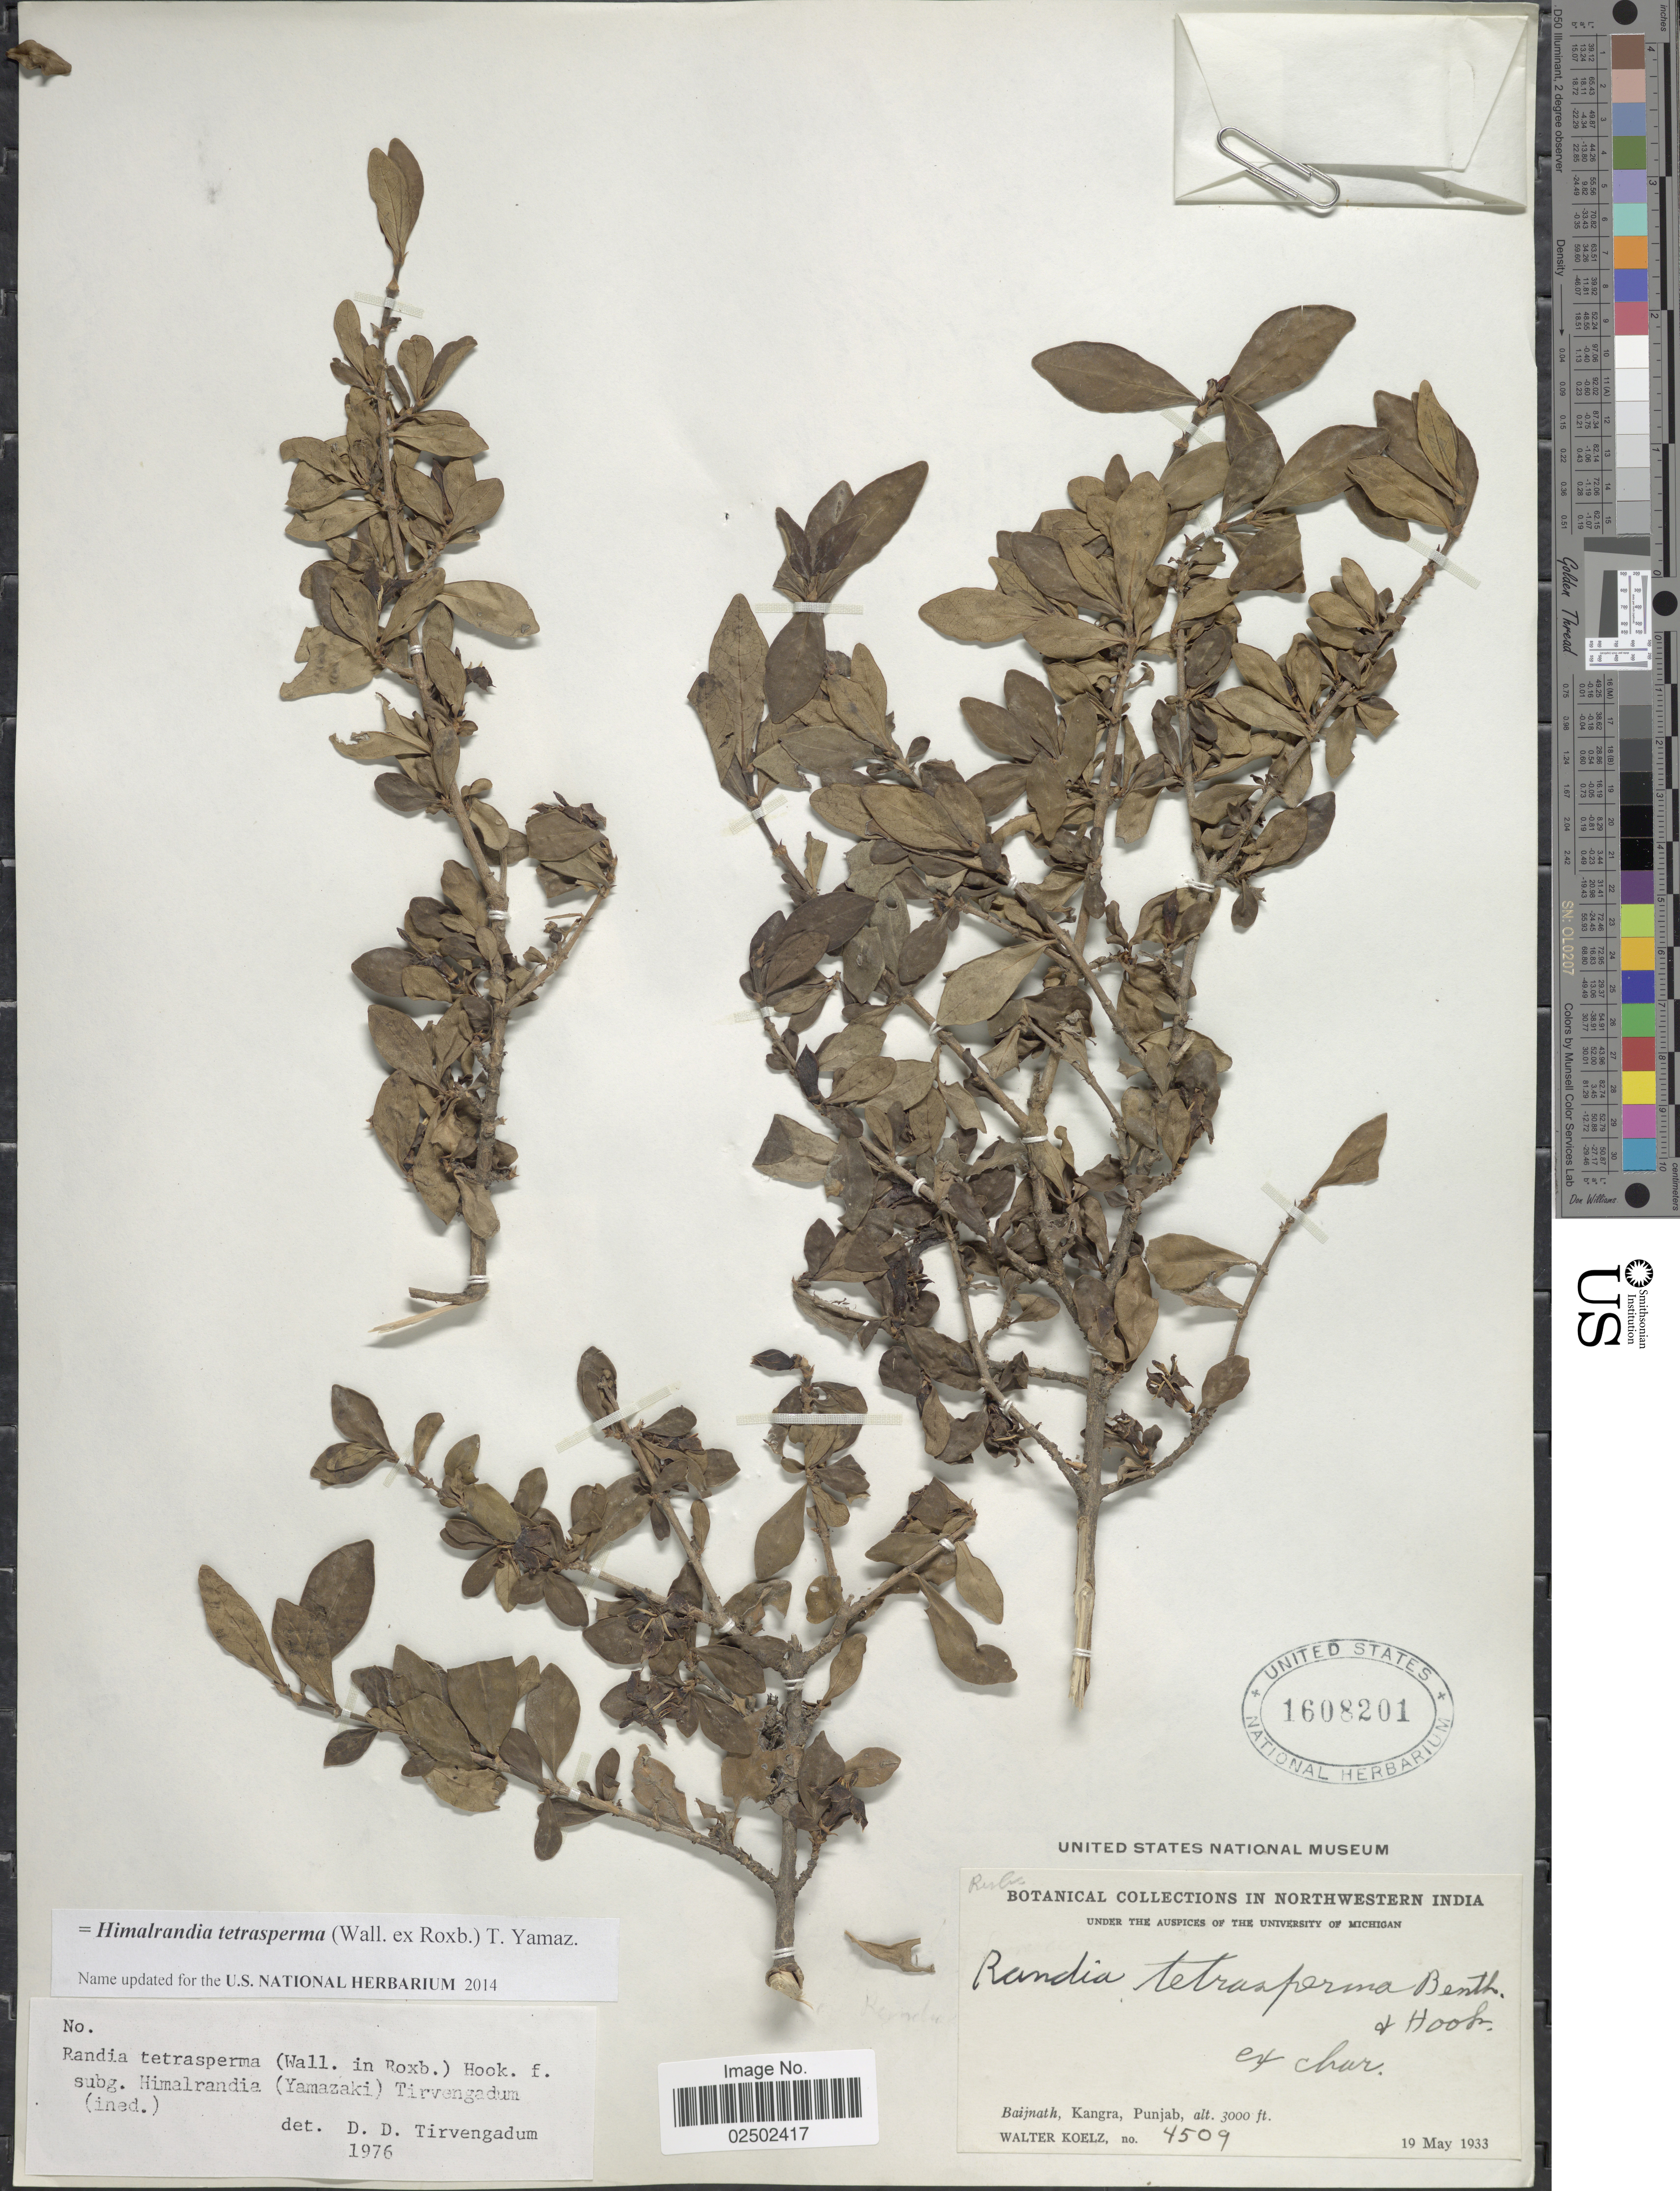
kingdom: Plantae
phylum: Tracheophyta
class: Magnoliopsida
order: Gentianales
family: Rubiaceae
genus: Himalrandia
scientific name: Himalrandia tetrasperma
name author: T. Yamaz.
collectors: W. N. Koelz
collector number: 4509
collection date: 1933-05-19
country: India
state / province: Punjab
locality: Northwestern India. Baijnath, Kangra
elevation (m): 914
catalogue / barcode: US 1608201